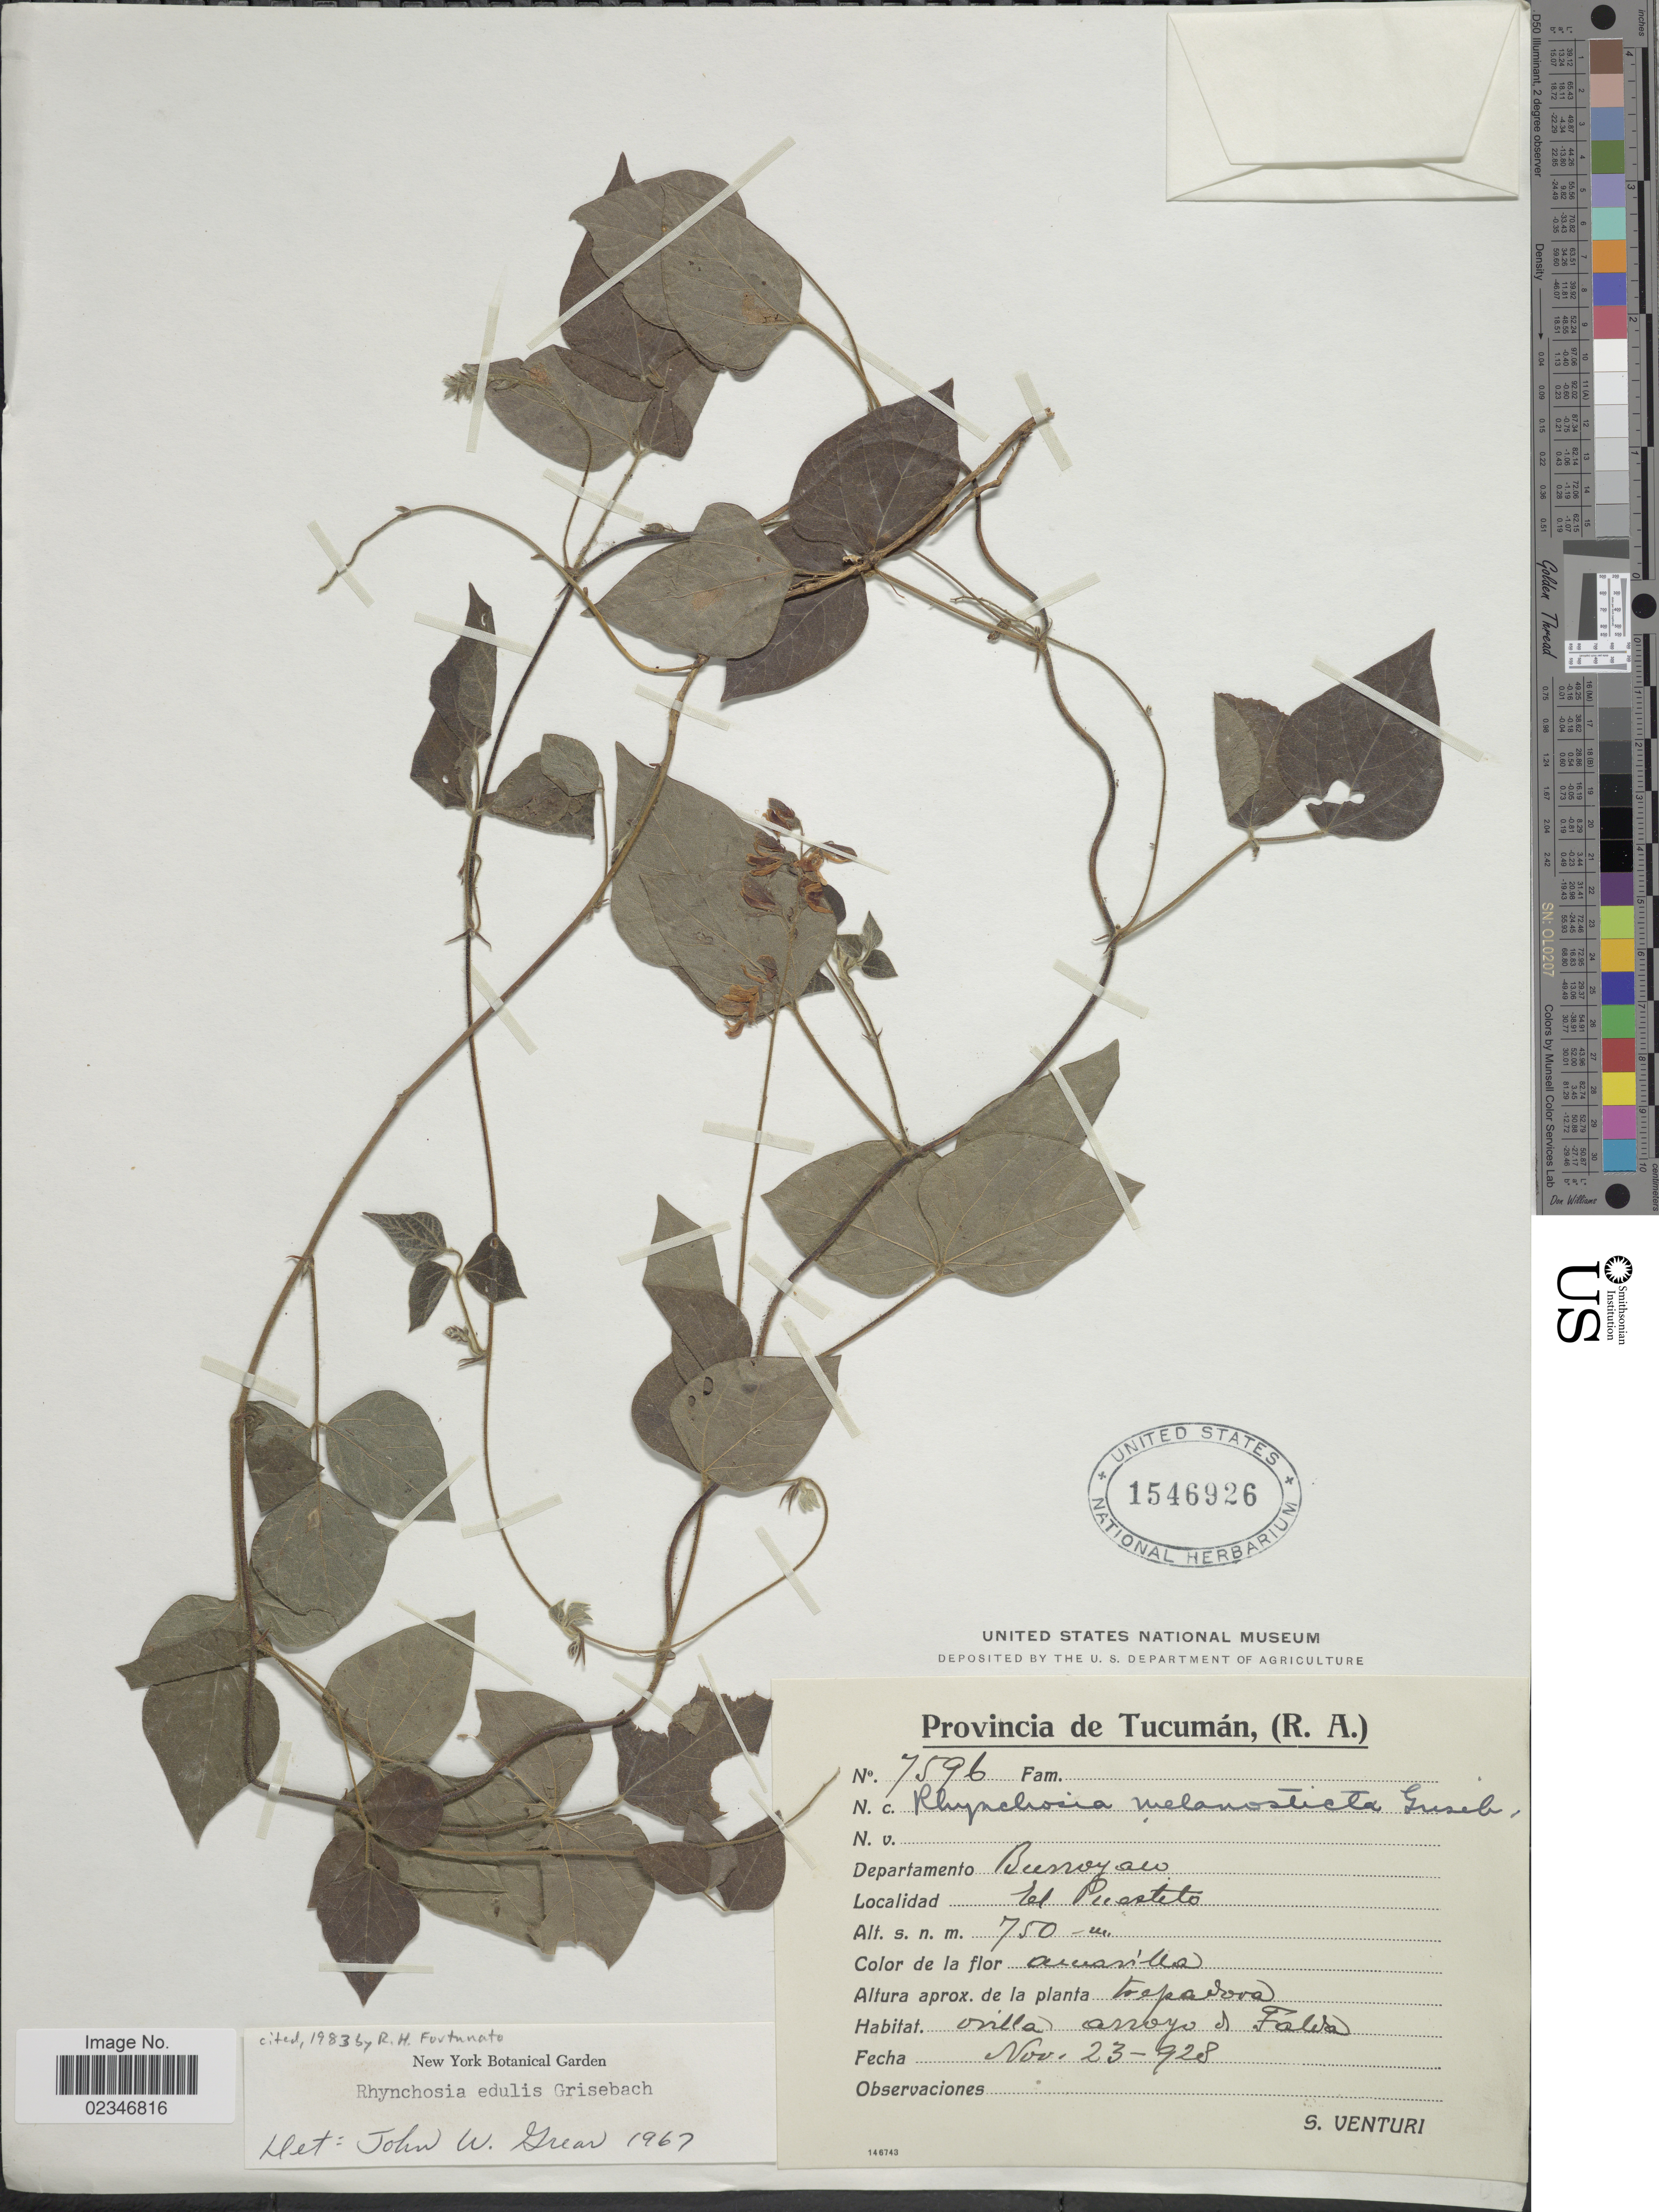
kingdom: Plantae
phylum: Tracheophyta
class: Magnoliopsida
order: Fabales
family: Fabaceae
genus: Rhynchosia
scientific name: Rhynchosia edulis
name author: Griseb.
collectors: S. Venturi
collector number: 7596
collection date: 1928-11-23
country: Argentina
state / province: Tucuman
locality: Departamento Burruyaco, El Puestito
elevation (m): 750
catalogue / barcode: US 1546926